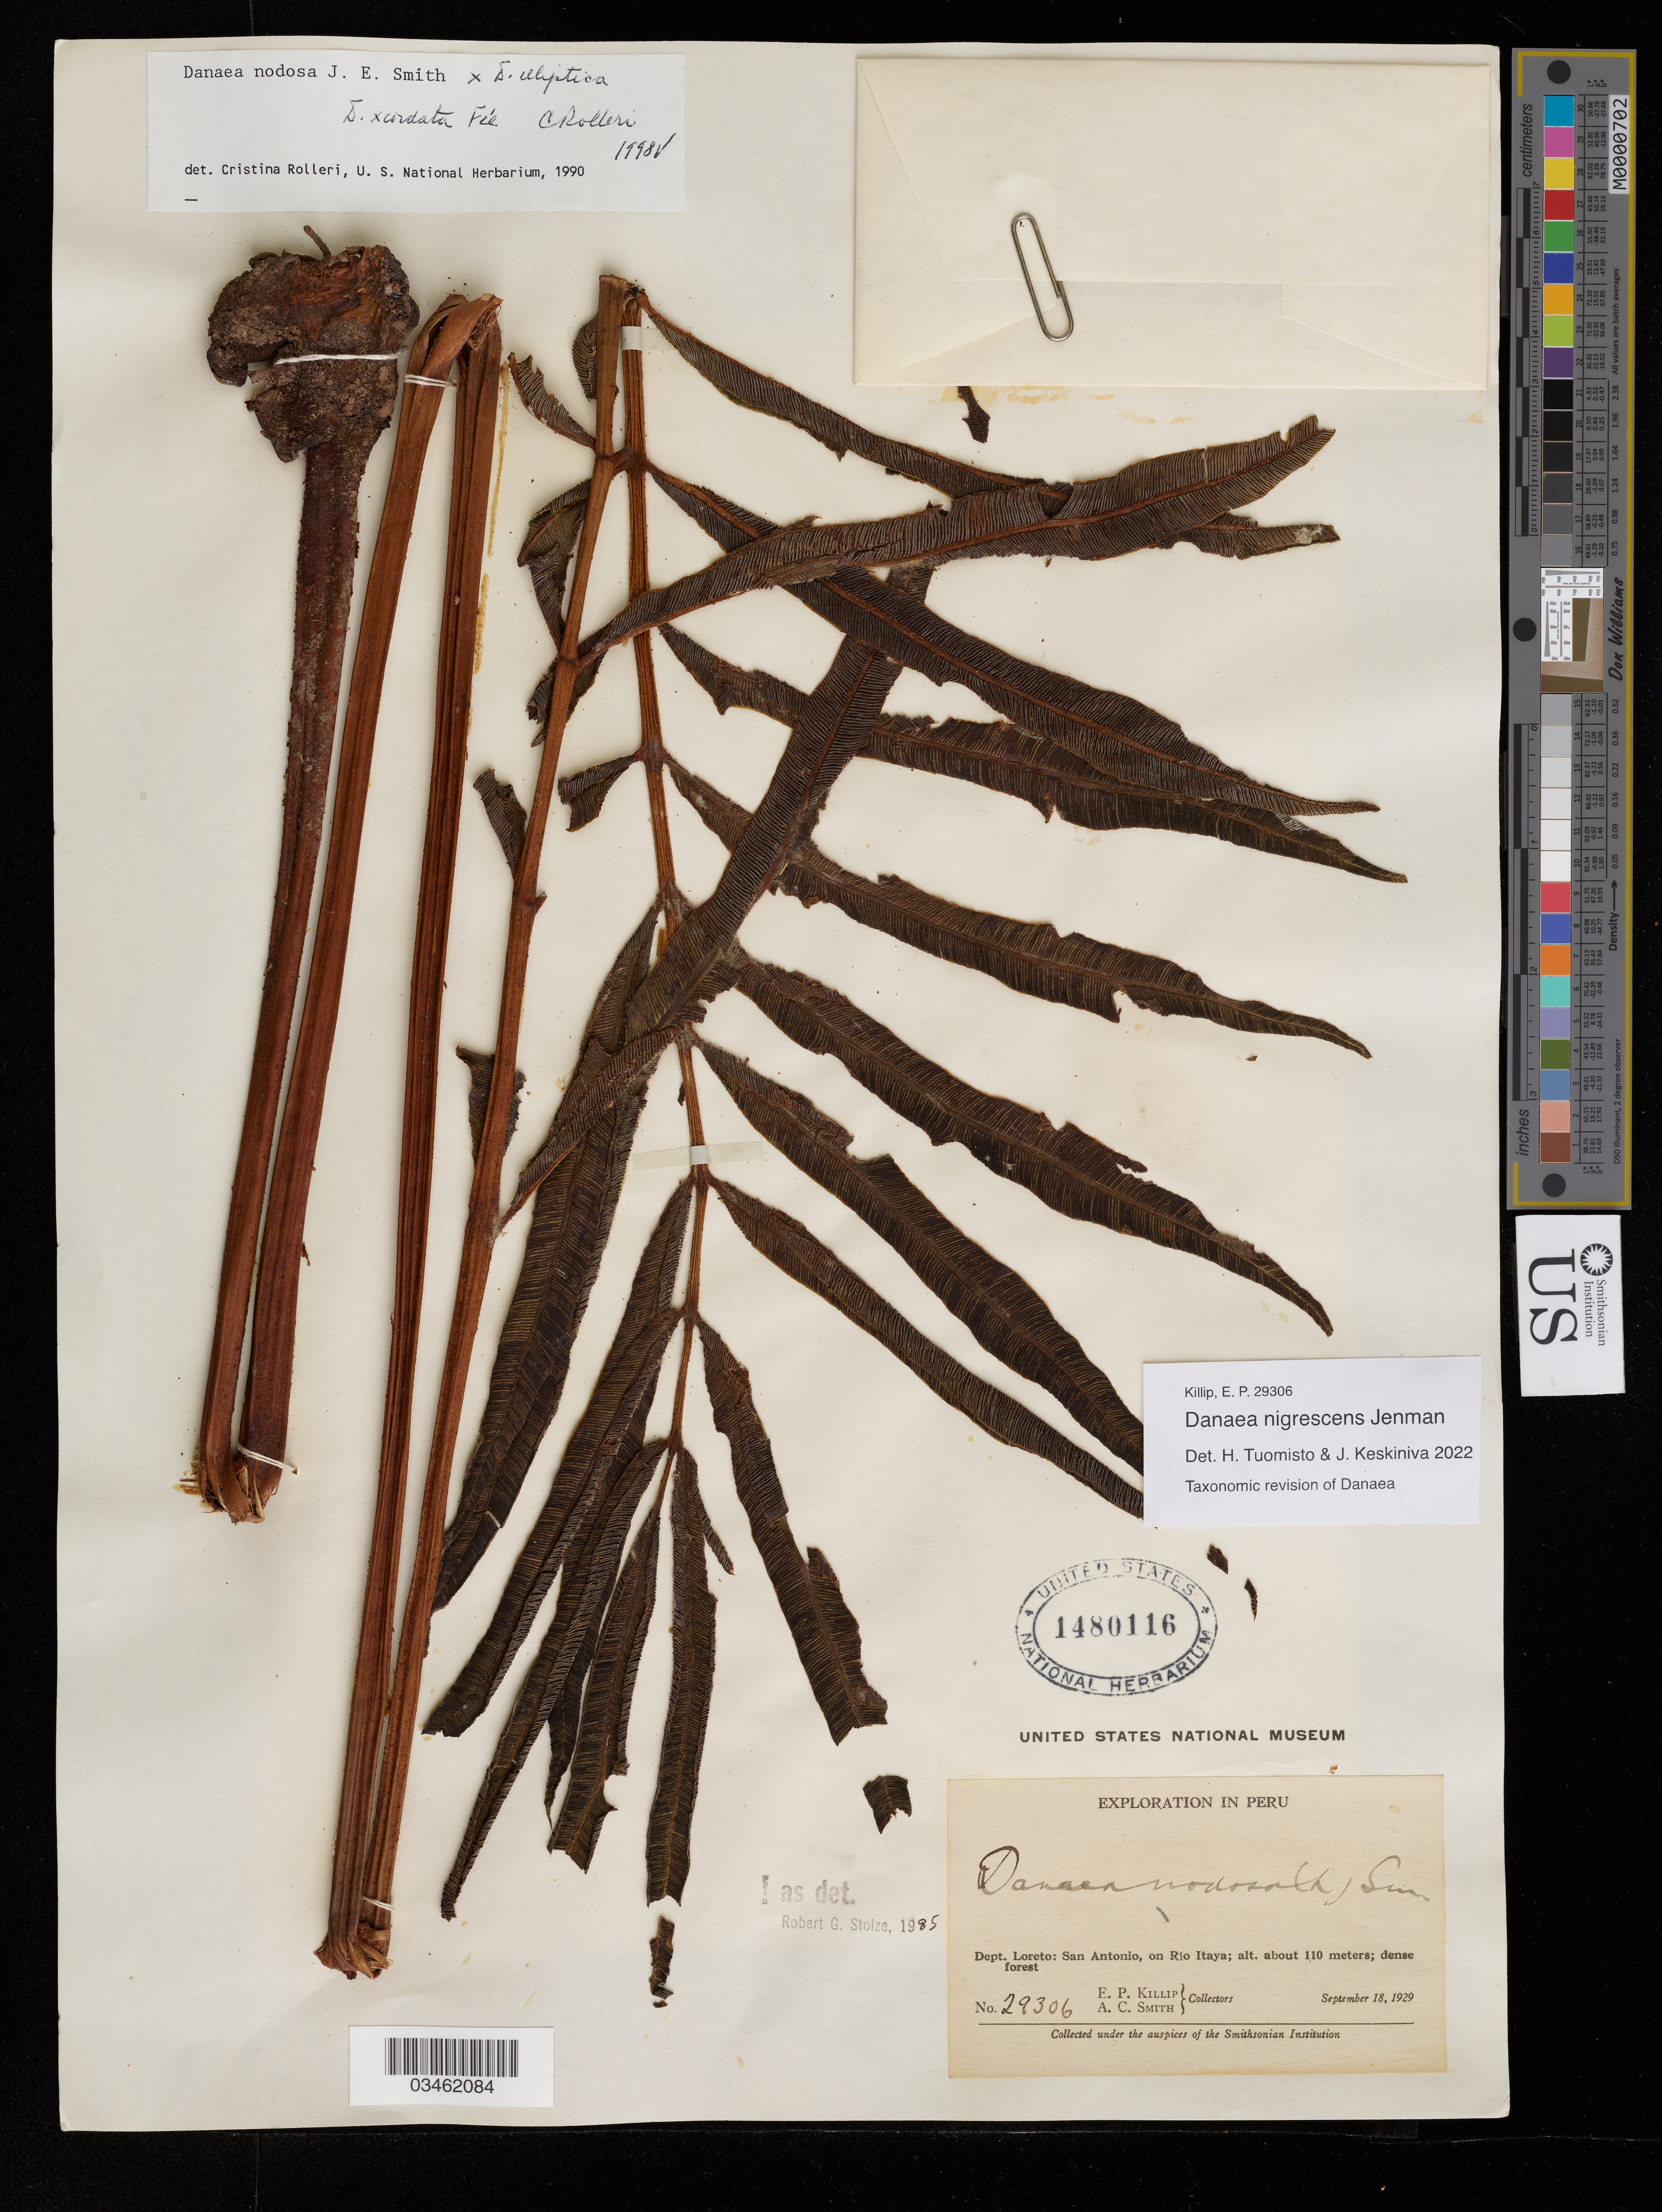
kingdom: Plantae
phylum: Tracheophyta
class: Polypodiopsida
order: Marattiales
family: Marattiaceae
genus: Danaea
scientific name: Danaea nigrescens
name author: Jenman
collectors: E. P. Killip & A. C. Smith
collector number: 29306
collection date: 1929-09-18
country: Peru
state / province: Loreto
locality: Exploration in Peru. Dept. Loreto: San Antonio, on Rio Itaya.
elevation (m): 110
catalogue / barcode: US 1480116